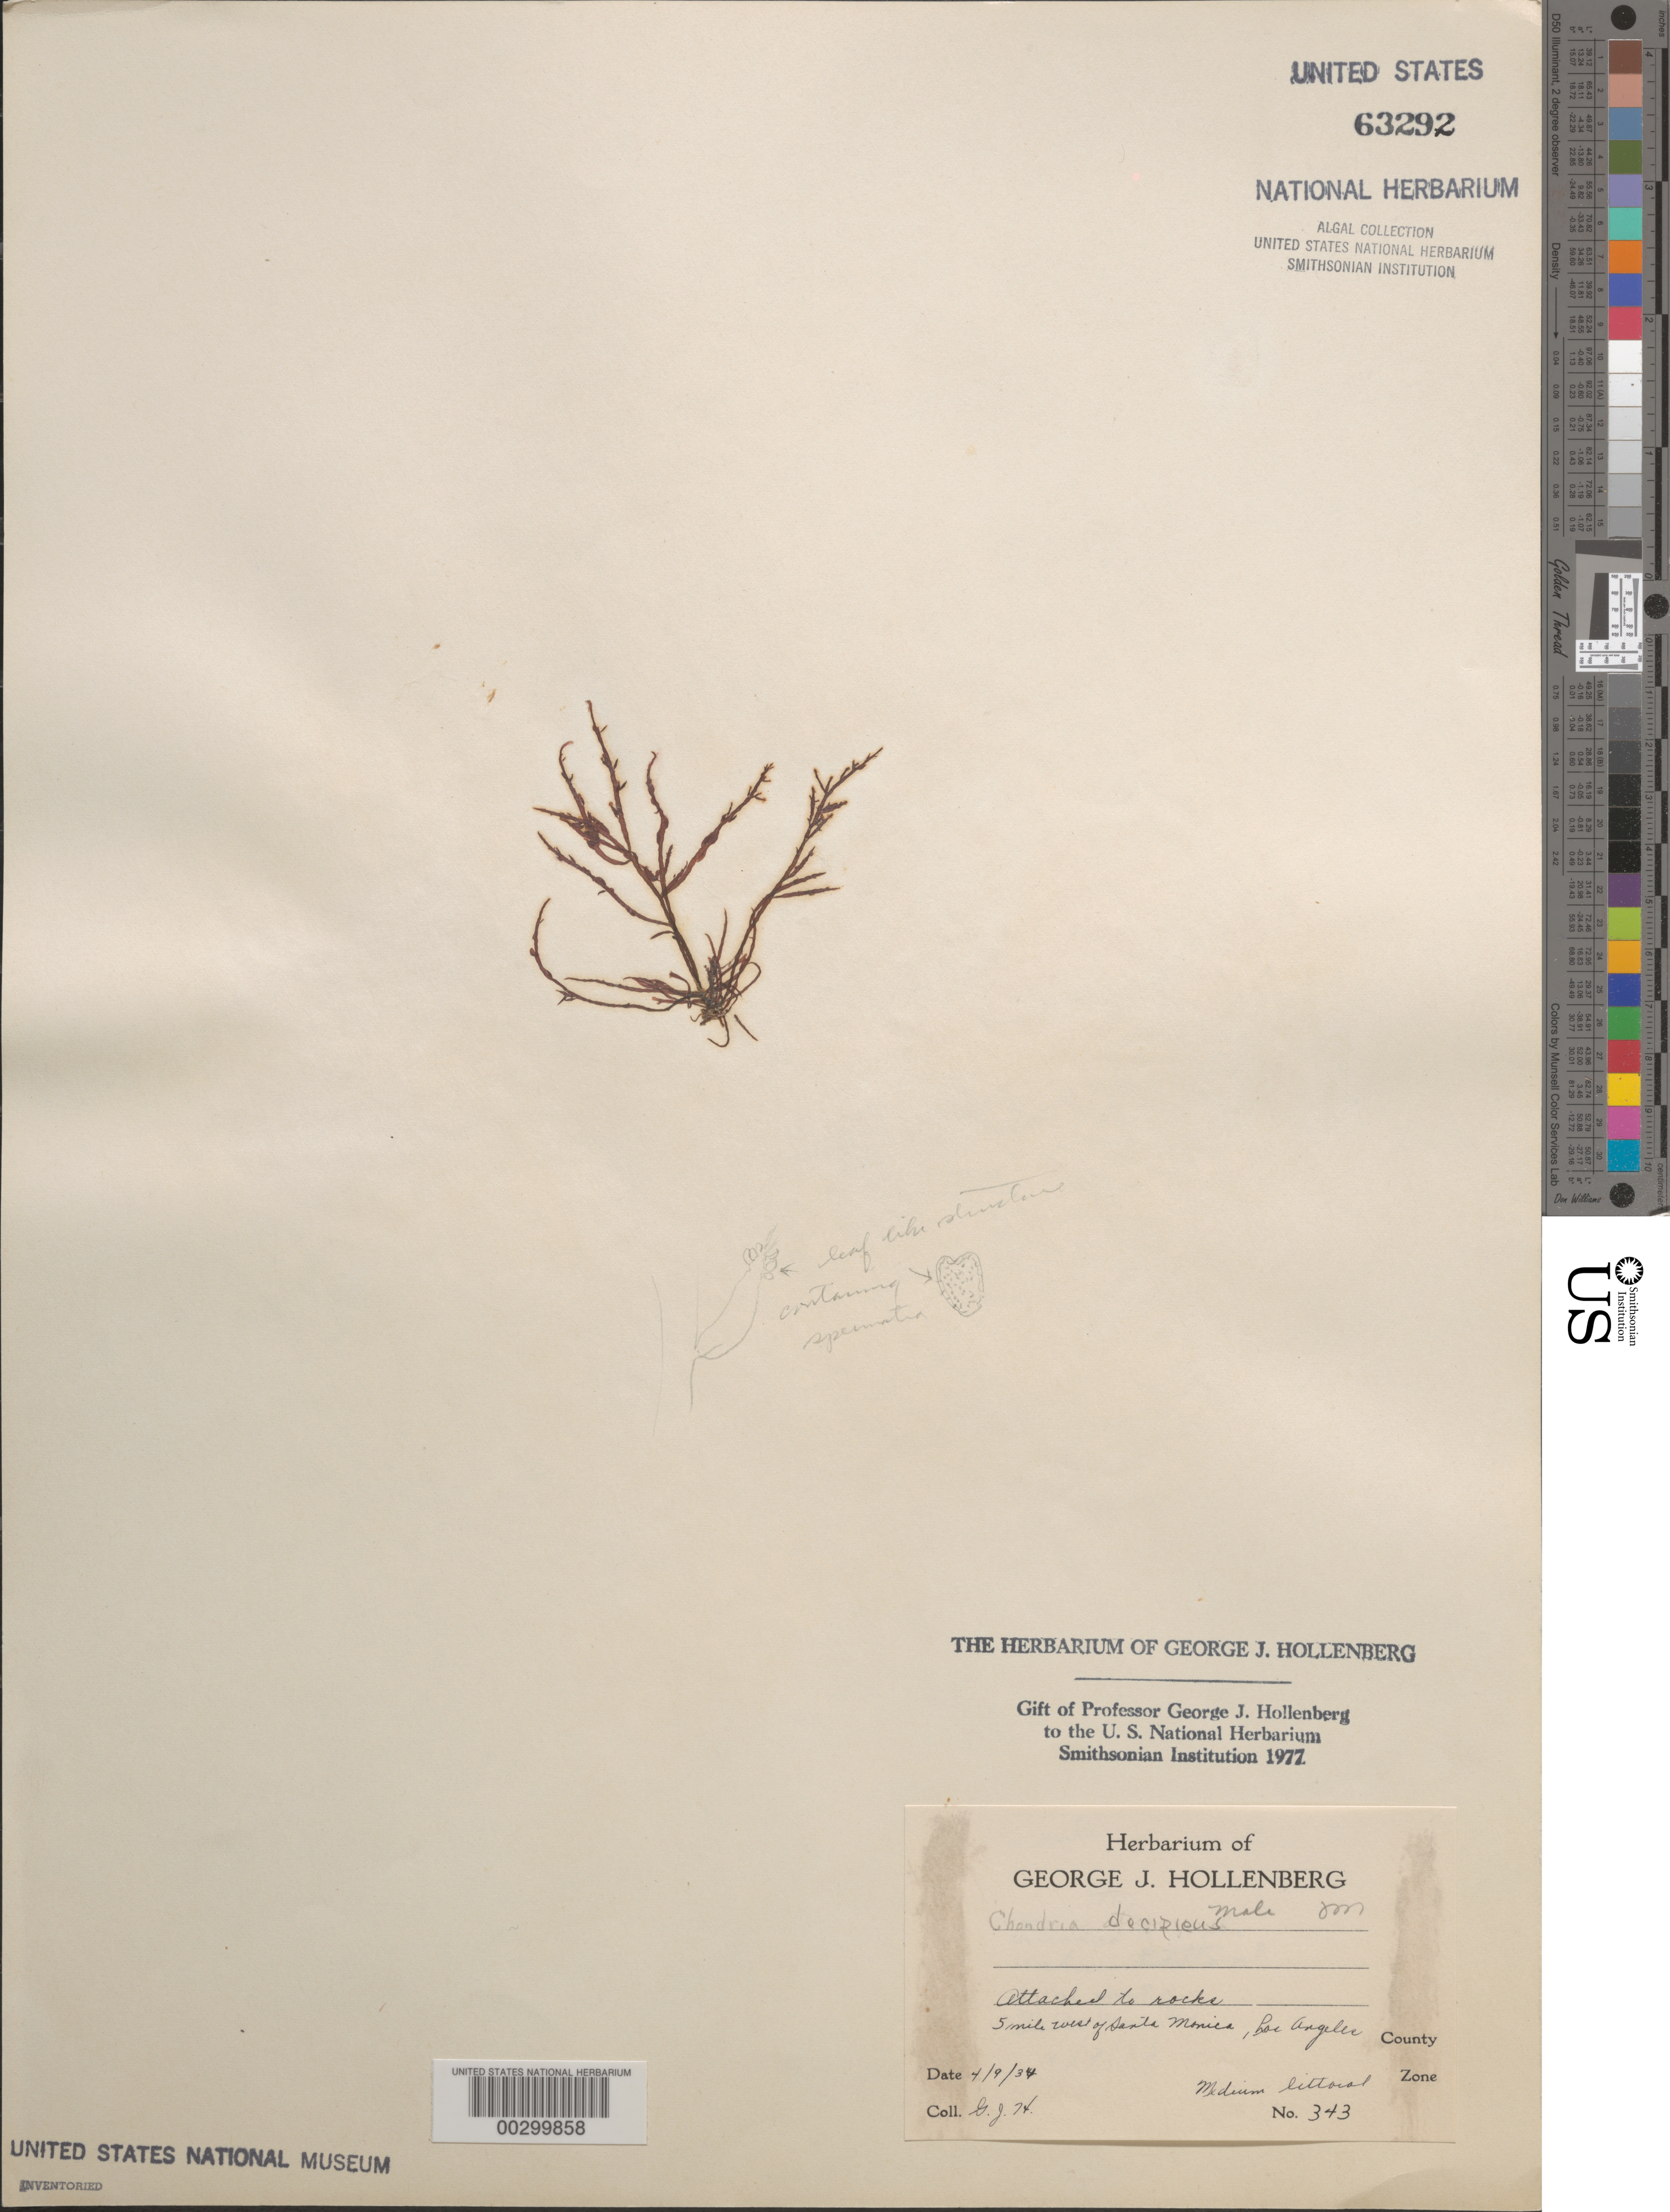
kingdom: Plantae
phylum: Rhodophyta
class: Florideophyceae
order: Ceramiales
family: Rhodomelaceae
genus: Chondria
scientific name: Chondria decipiens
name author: Kylin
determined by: Hollenberg, George J.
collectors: G. Hollenberg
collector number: GJH 343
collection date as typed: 09 Apr 1934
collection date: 1934-04-09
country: United States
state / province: California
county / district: Los Angeles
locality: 5 miles west of Santa Monica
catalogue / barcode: US 63292